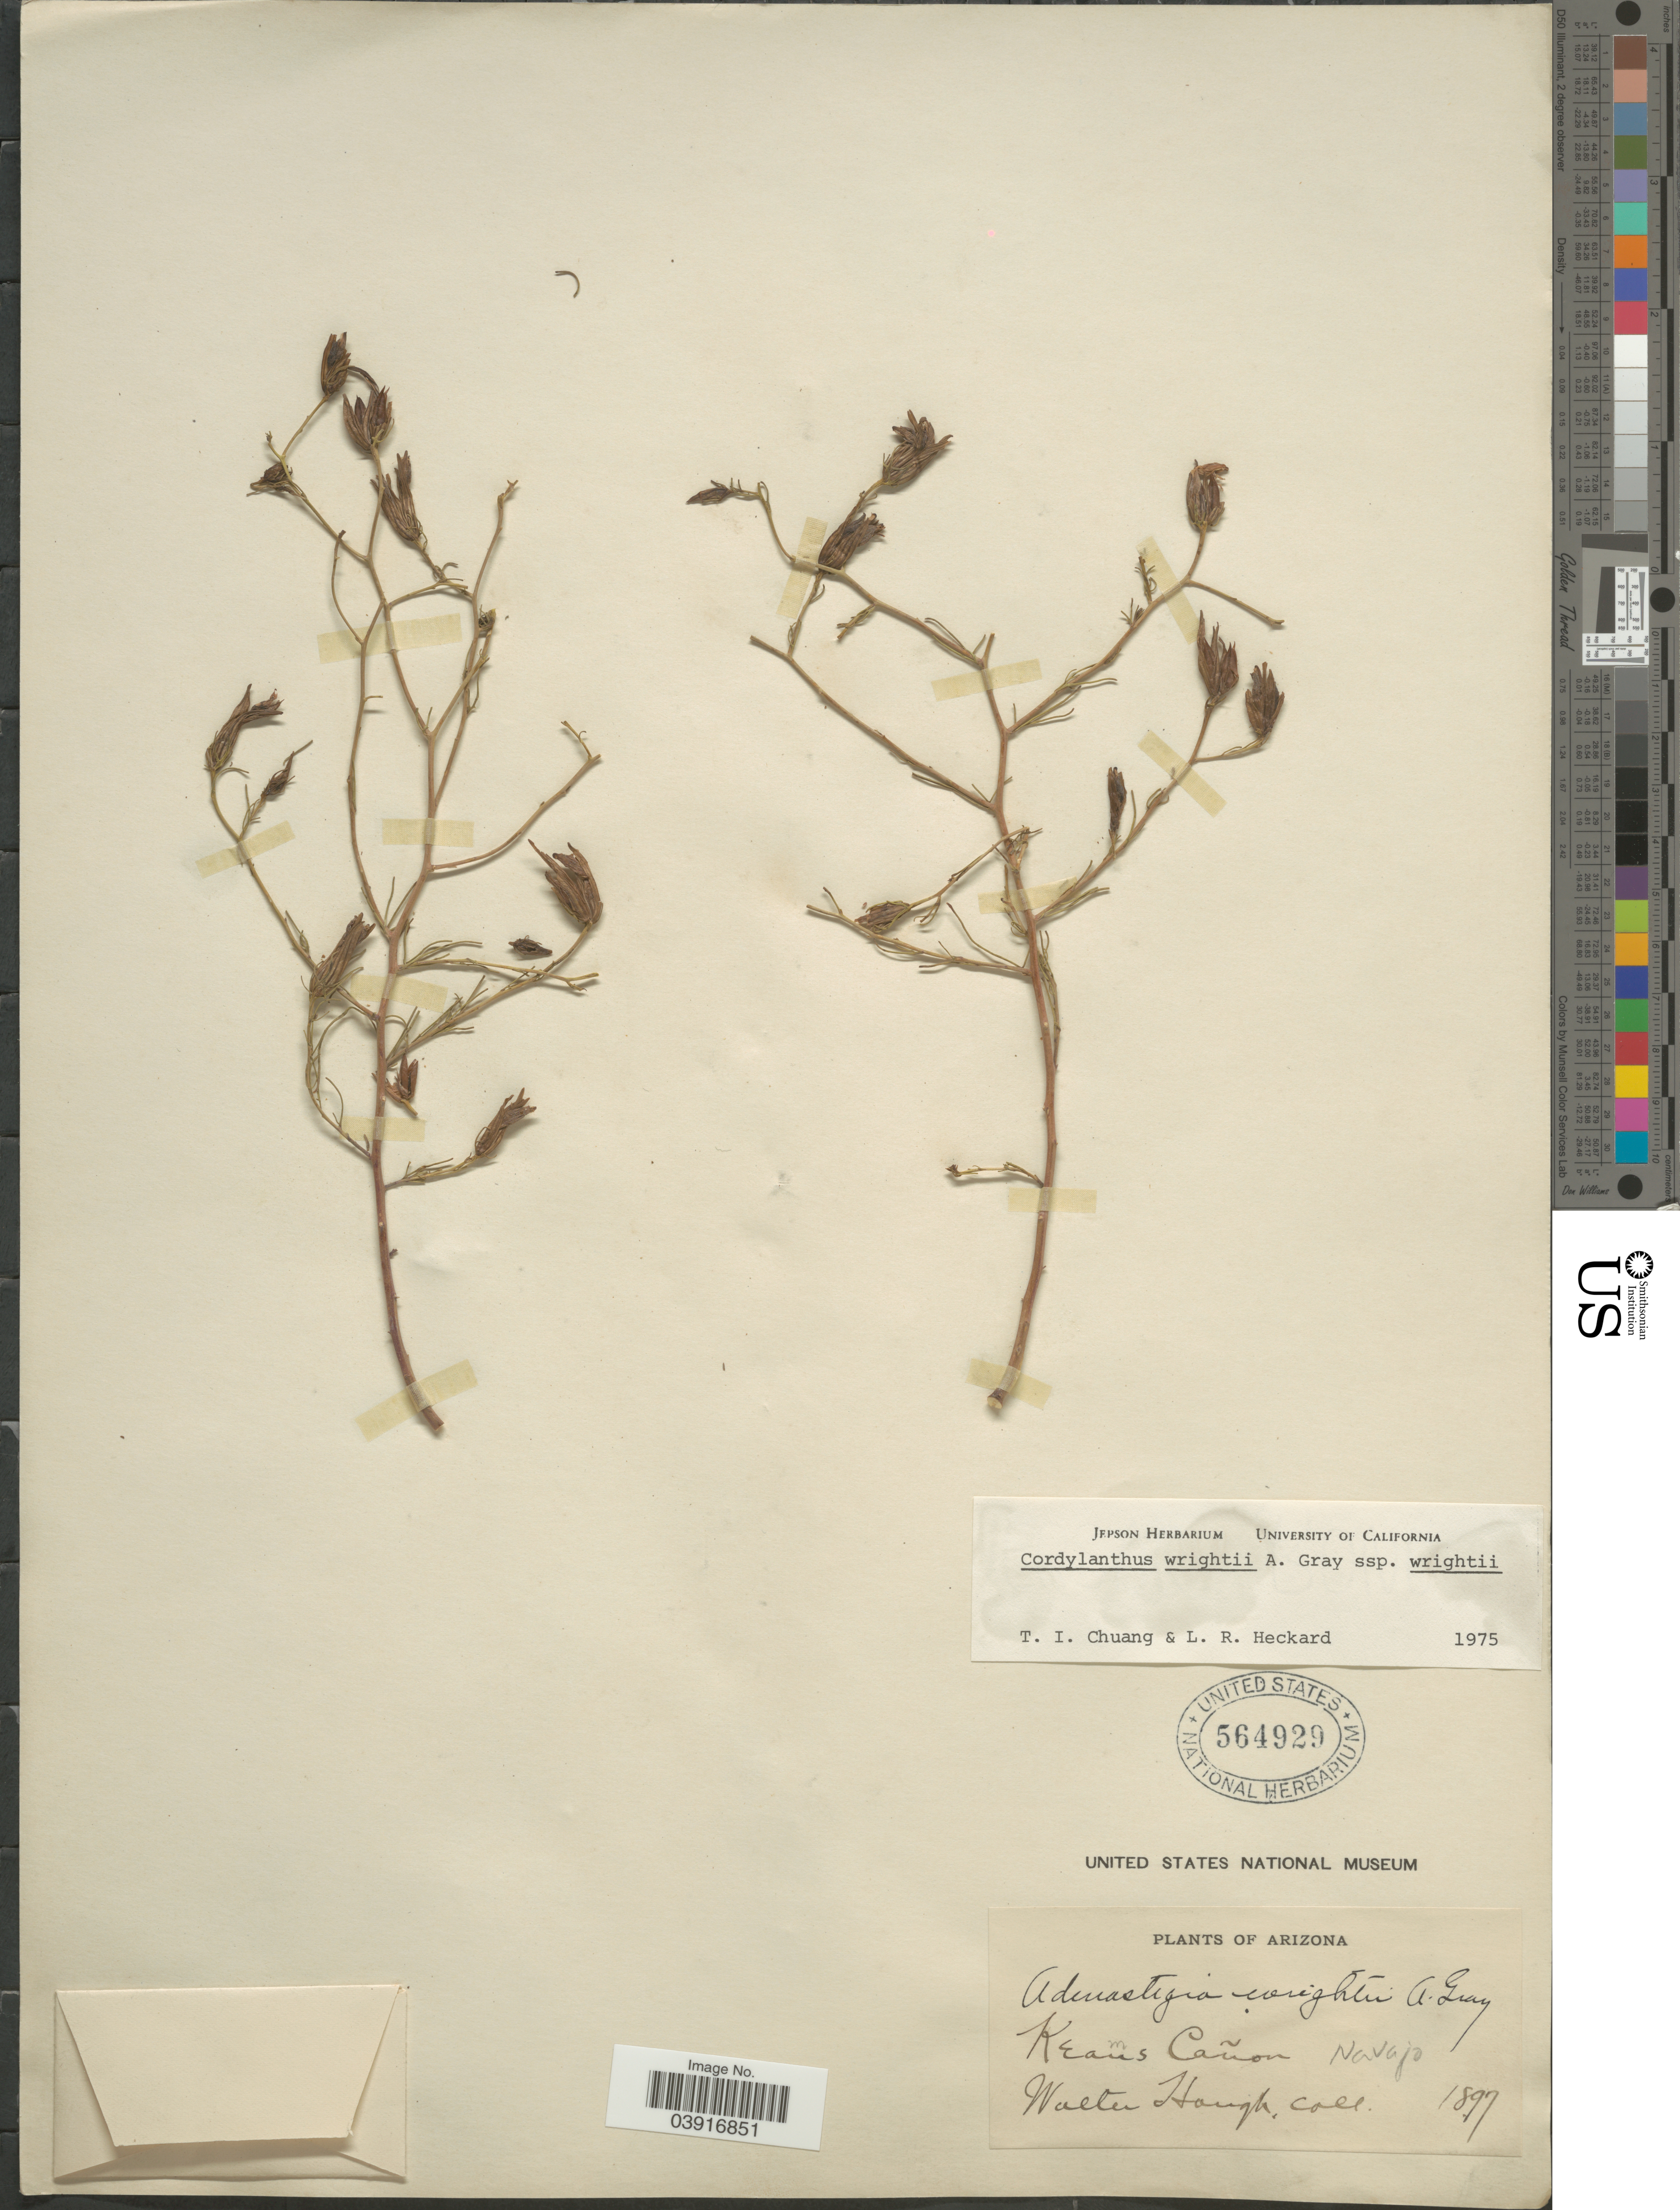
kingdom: Plantae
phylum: Tracheophyta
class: Magnoliopsida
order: Lamiales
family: Orobanchaceae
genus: Cordylanthus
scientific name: Cordylanthus wrightii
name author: A. Gray in Emory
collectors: W. Haugh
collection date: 1897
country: United States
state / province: Arizona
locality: Keams Cañon Navajo.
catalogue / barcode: US 564929